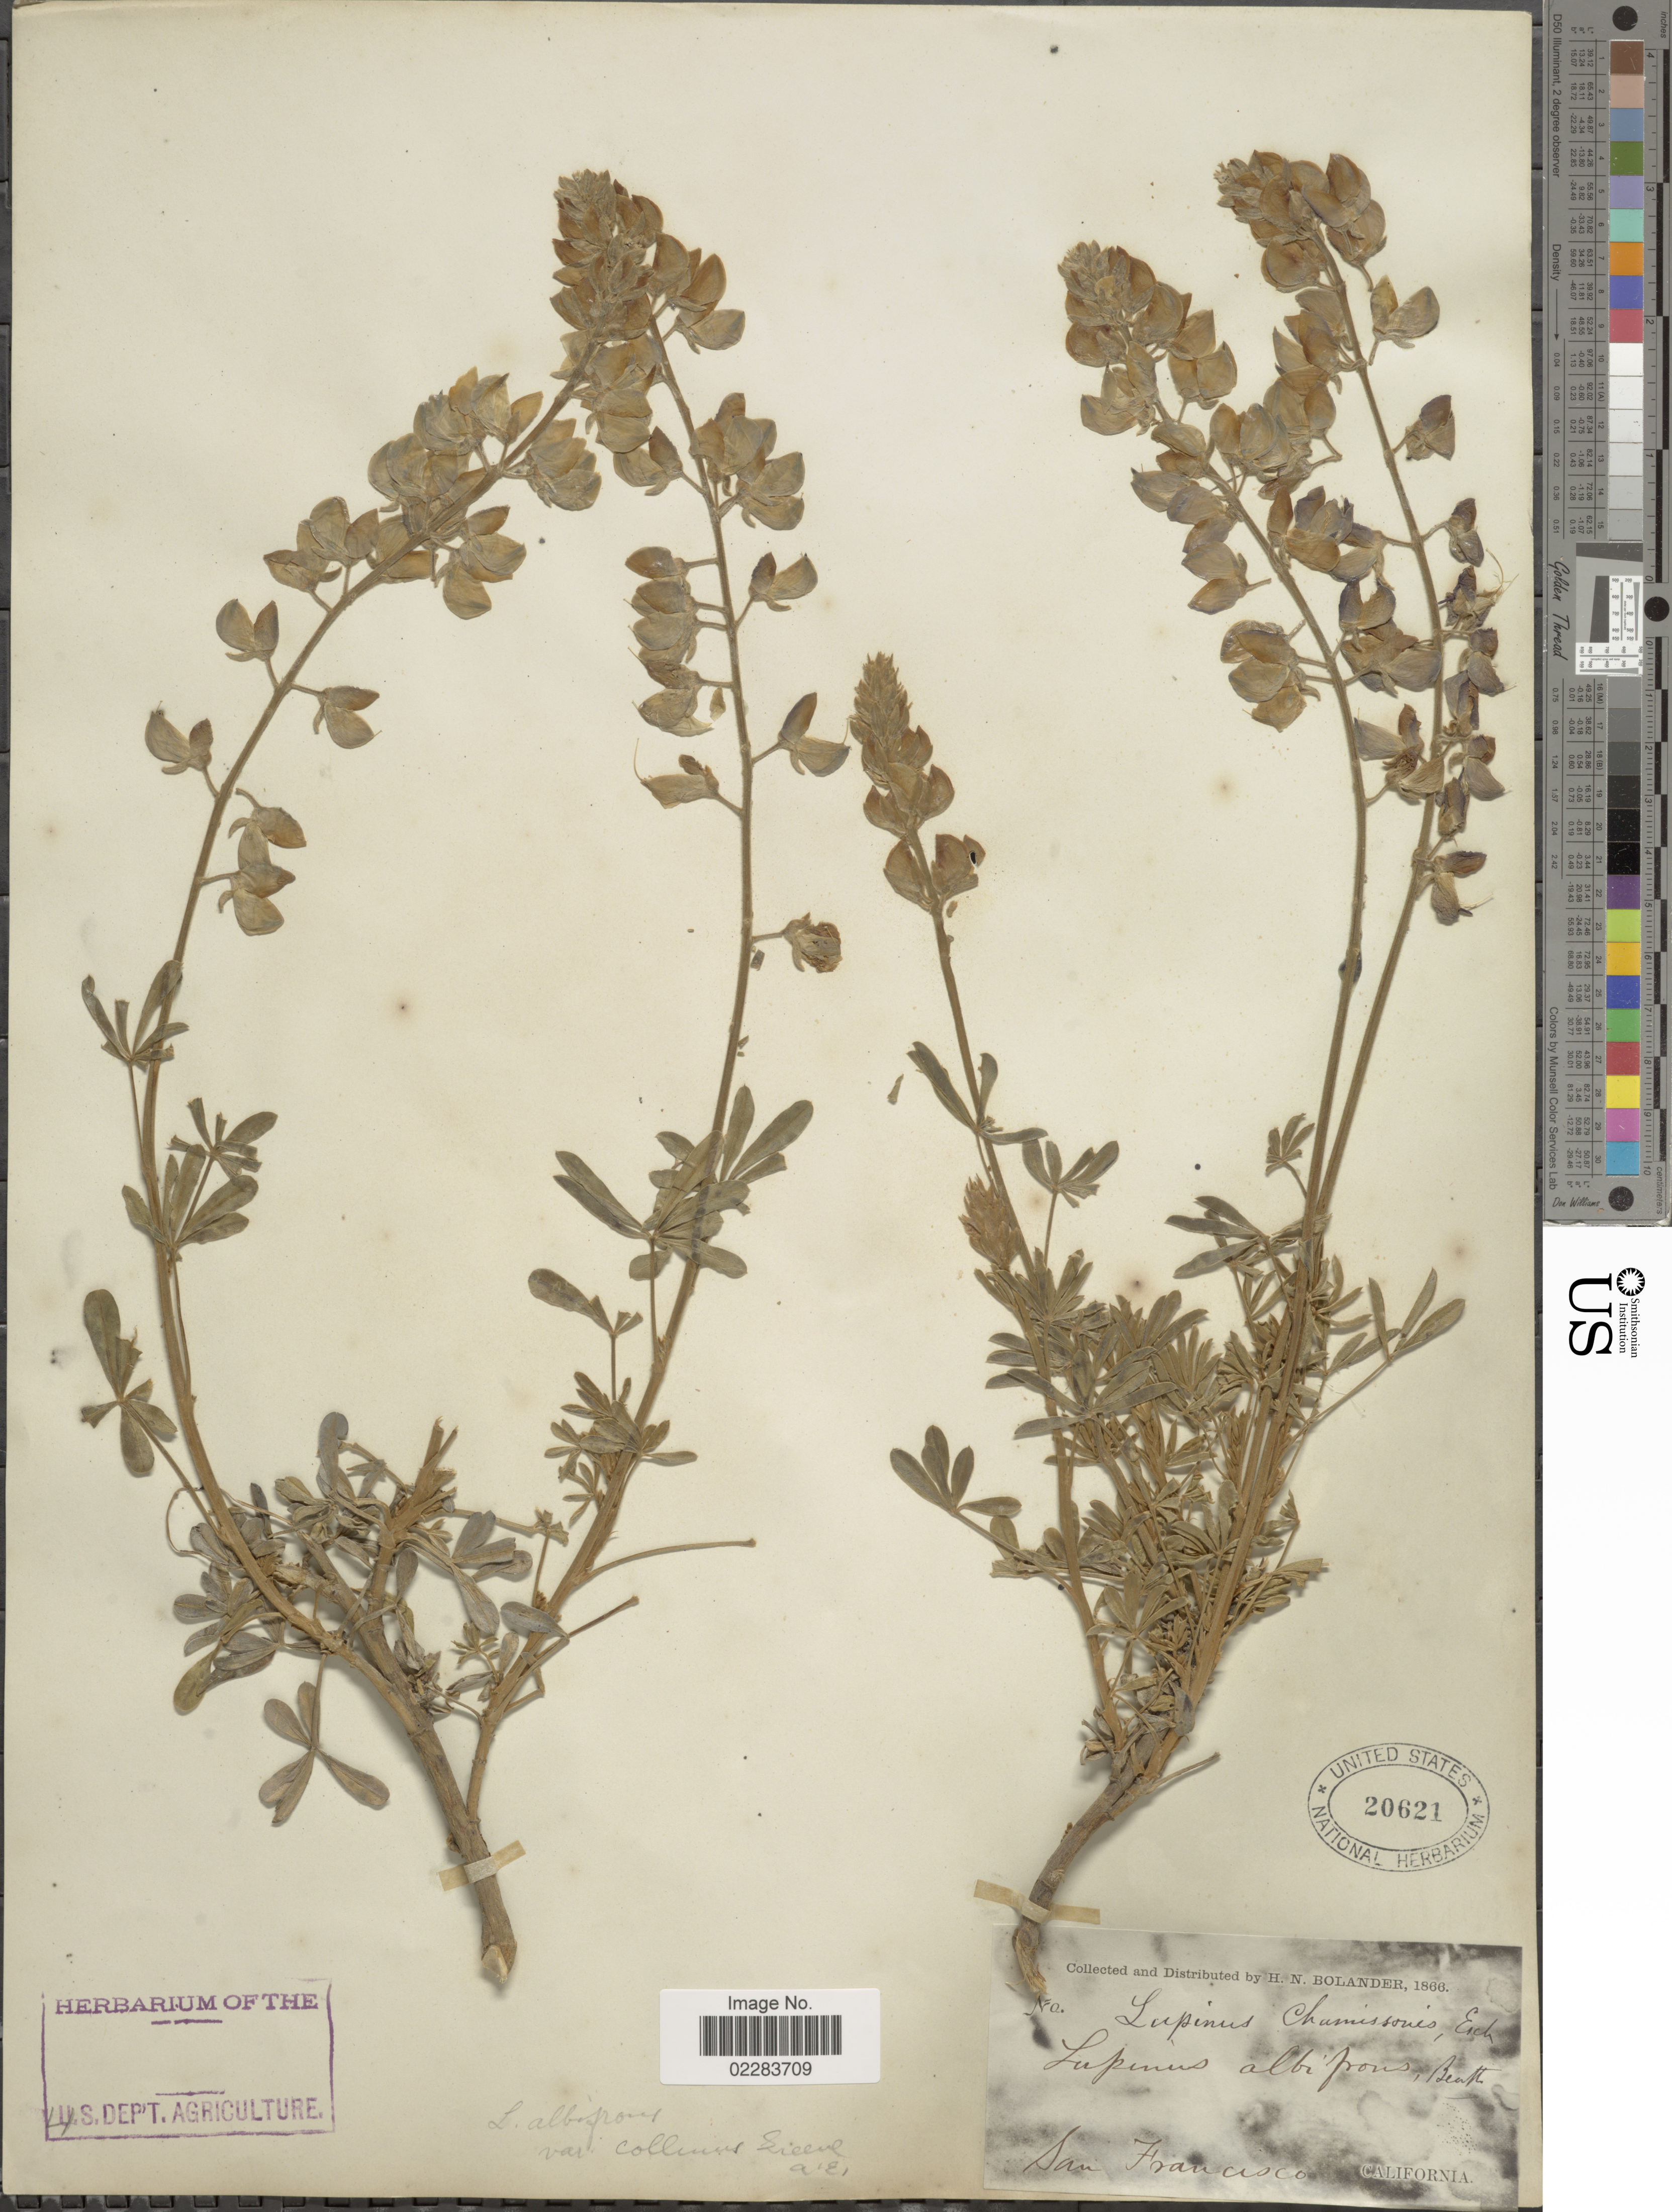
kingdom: Plantae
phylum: Tracheophyta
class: Magnoliopsida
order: Fabales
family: Fabaceae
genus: Lupinus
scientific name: Lupinus albifrons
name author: Benth.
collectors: H. Bolander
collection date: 1866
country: United States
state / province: California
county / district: San Francisco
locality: San Francisco.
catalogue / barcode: US 20621